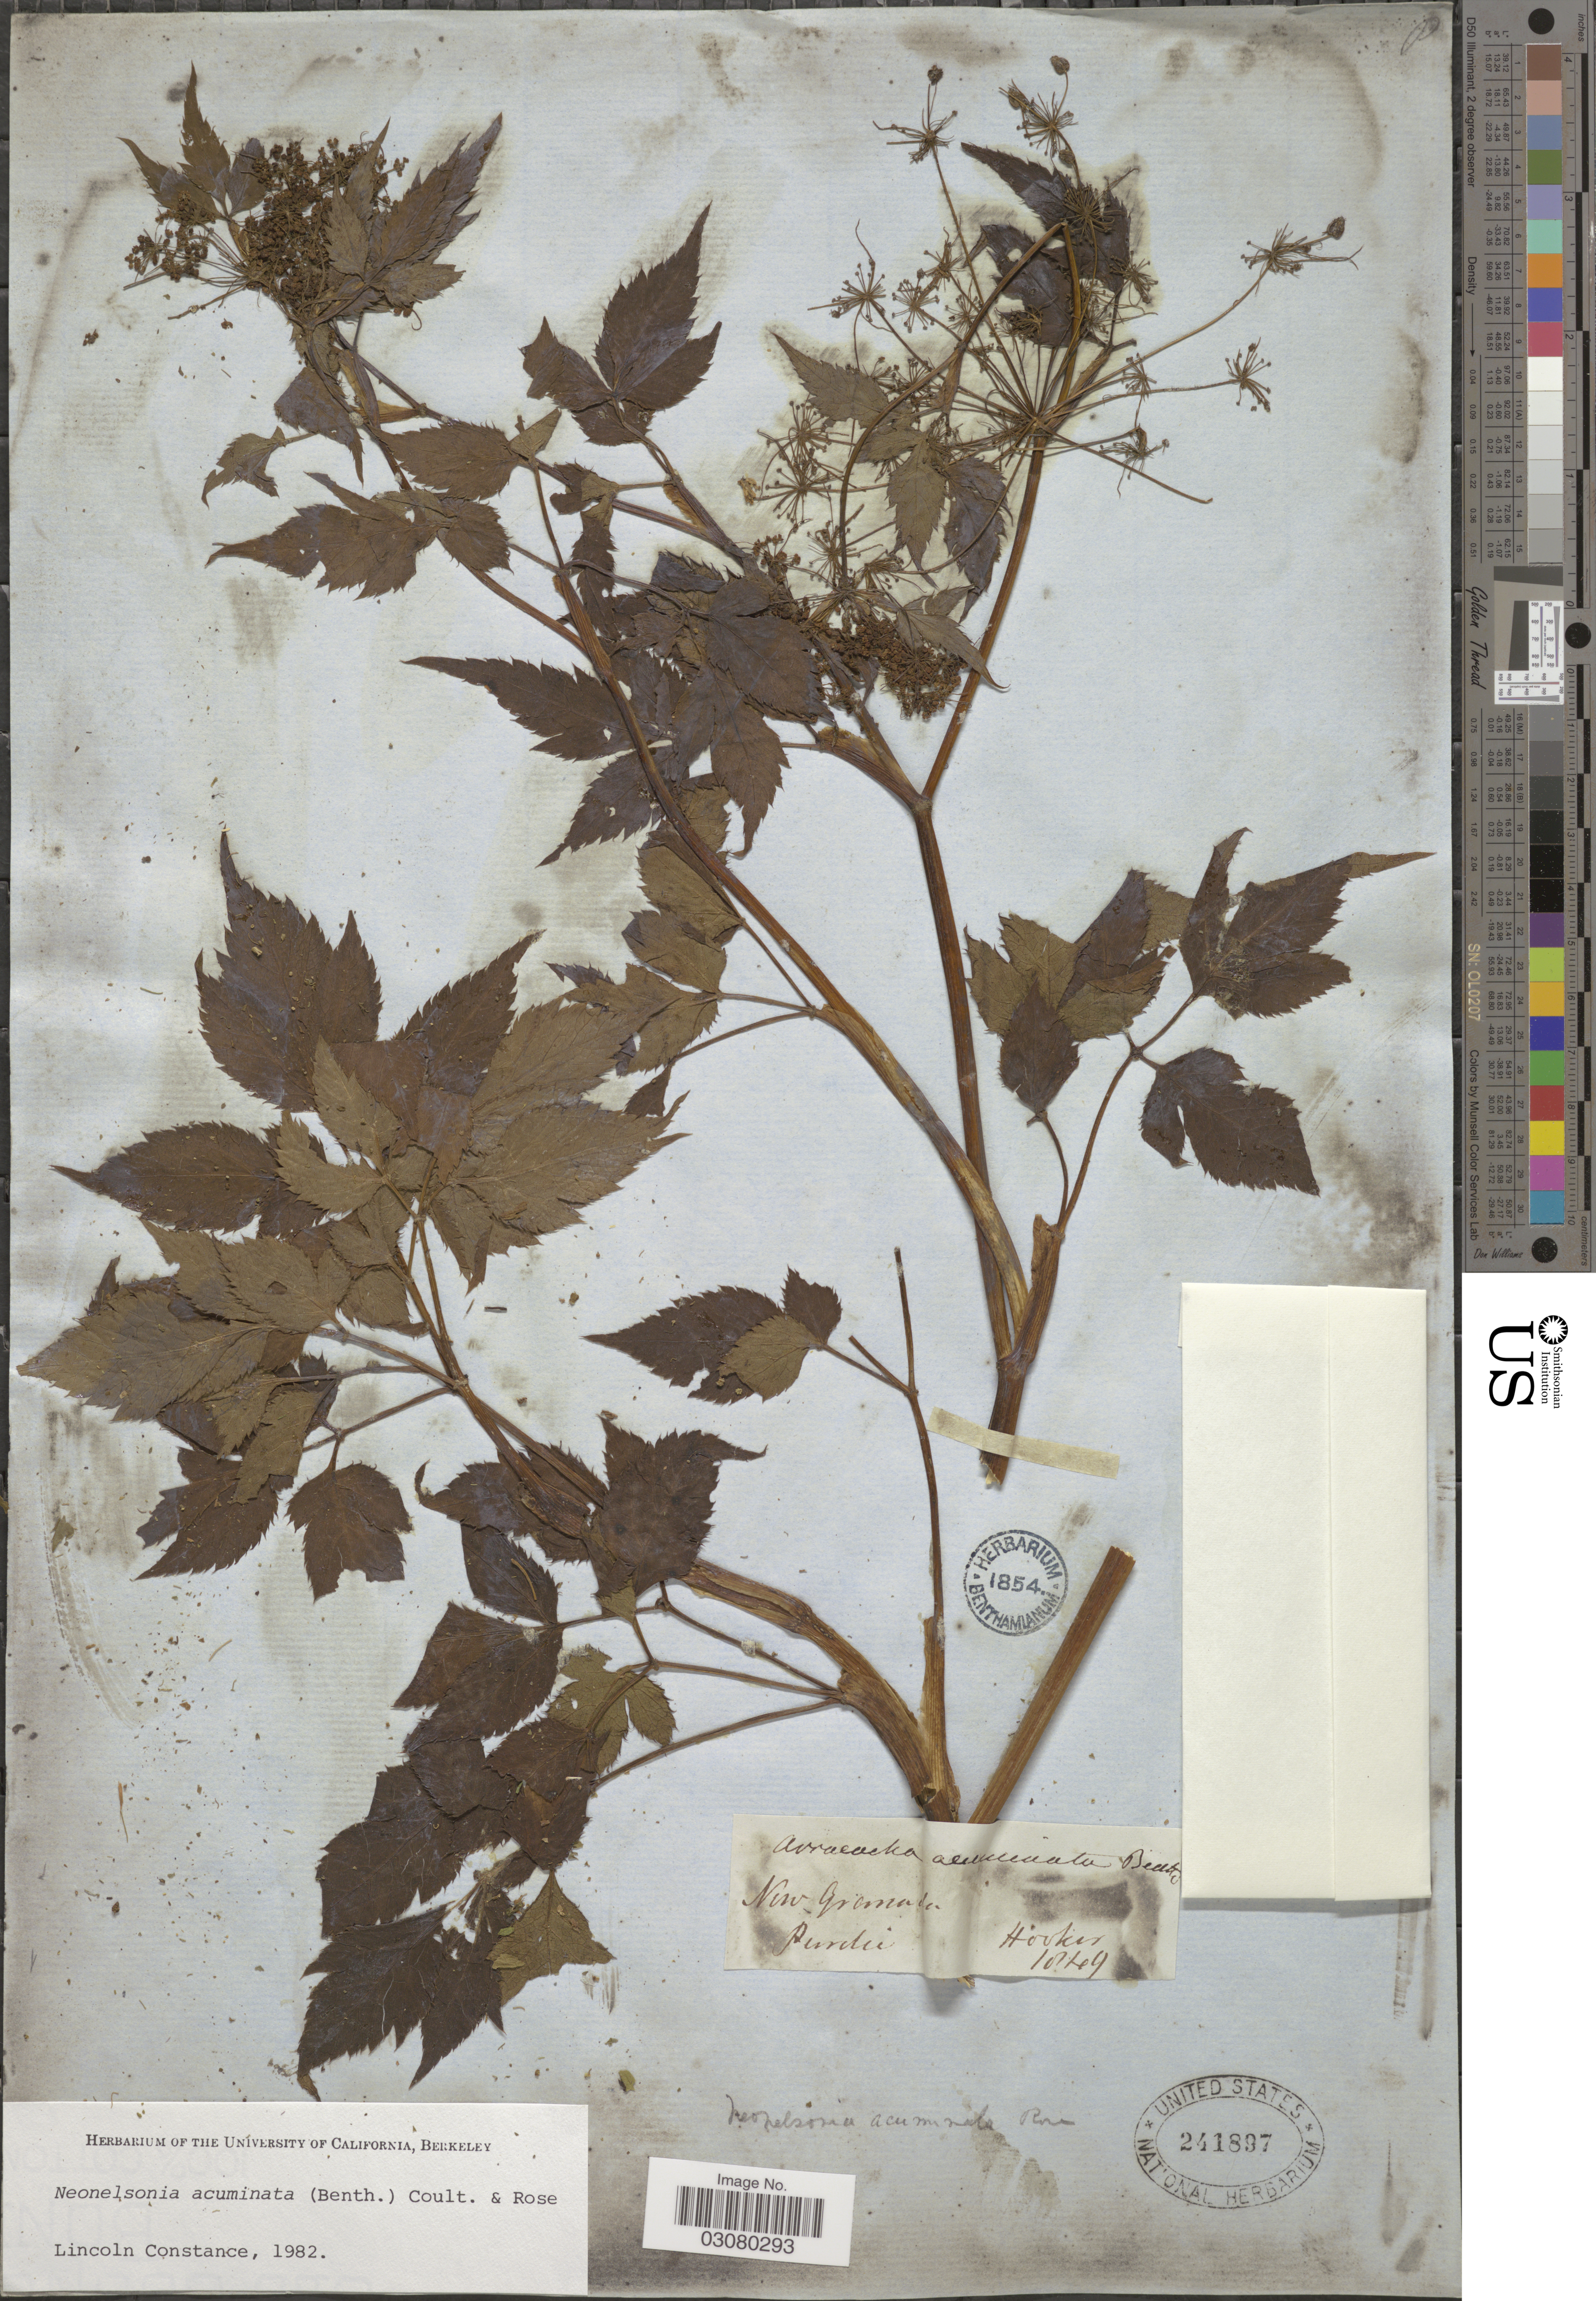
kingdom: Plantae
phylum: Tracheophyta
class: Magnoliopsida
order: Apiales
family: Apiaceae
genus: Neonelsonia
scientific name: Neonelsonia acuminata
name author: (Benth.) J.M. Coult. & Rose ex Drude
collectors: -. Hooker & -. Purdie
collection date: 1849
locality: New Grenada. [probably Colombia]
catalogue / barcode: US 241897